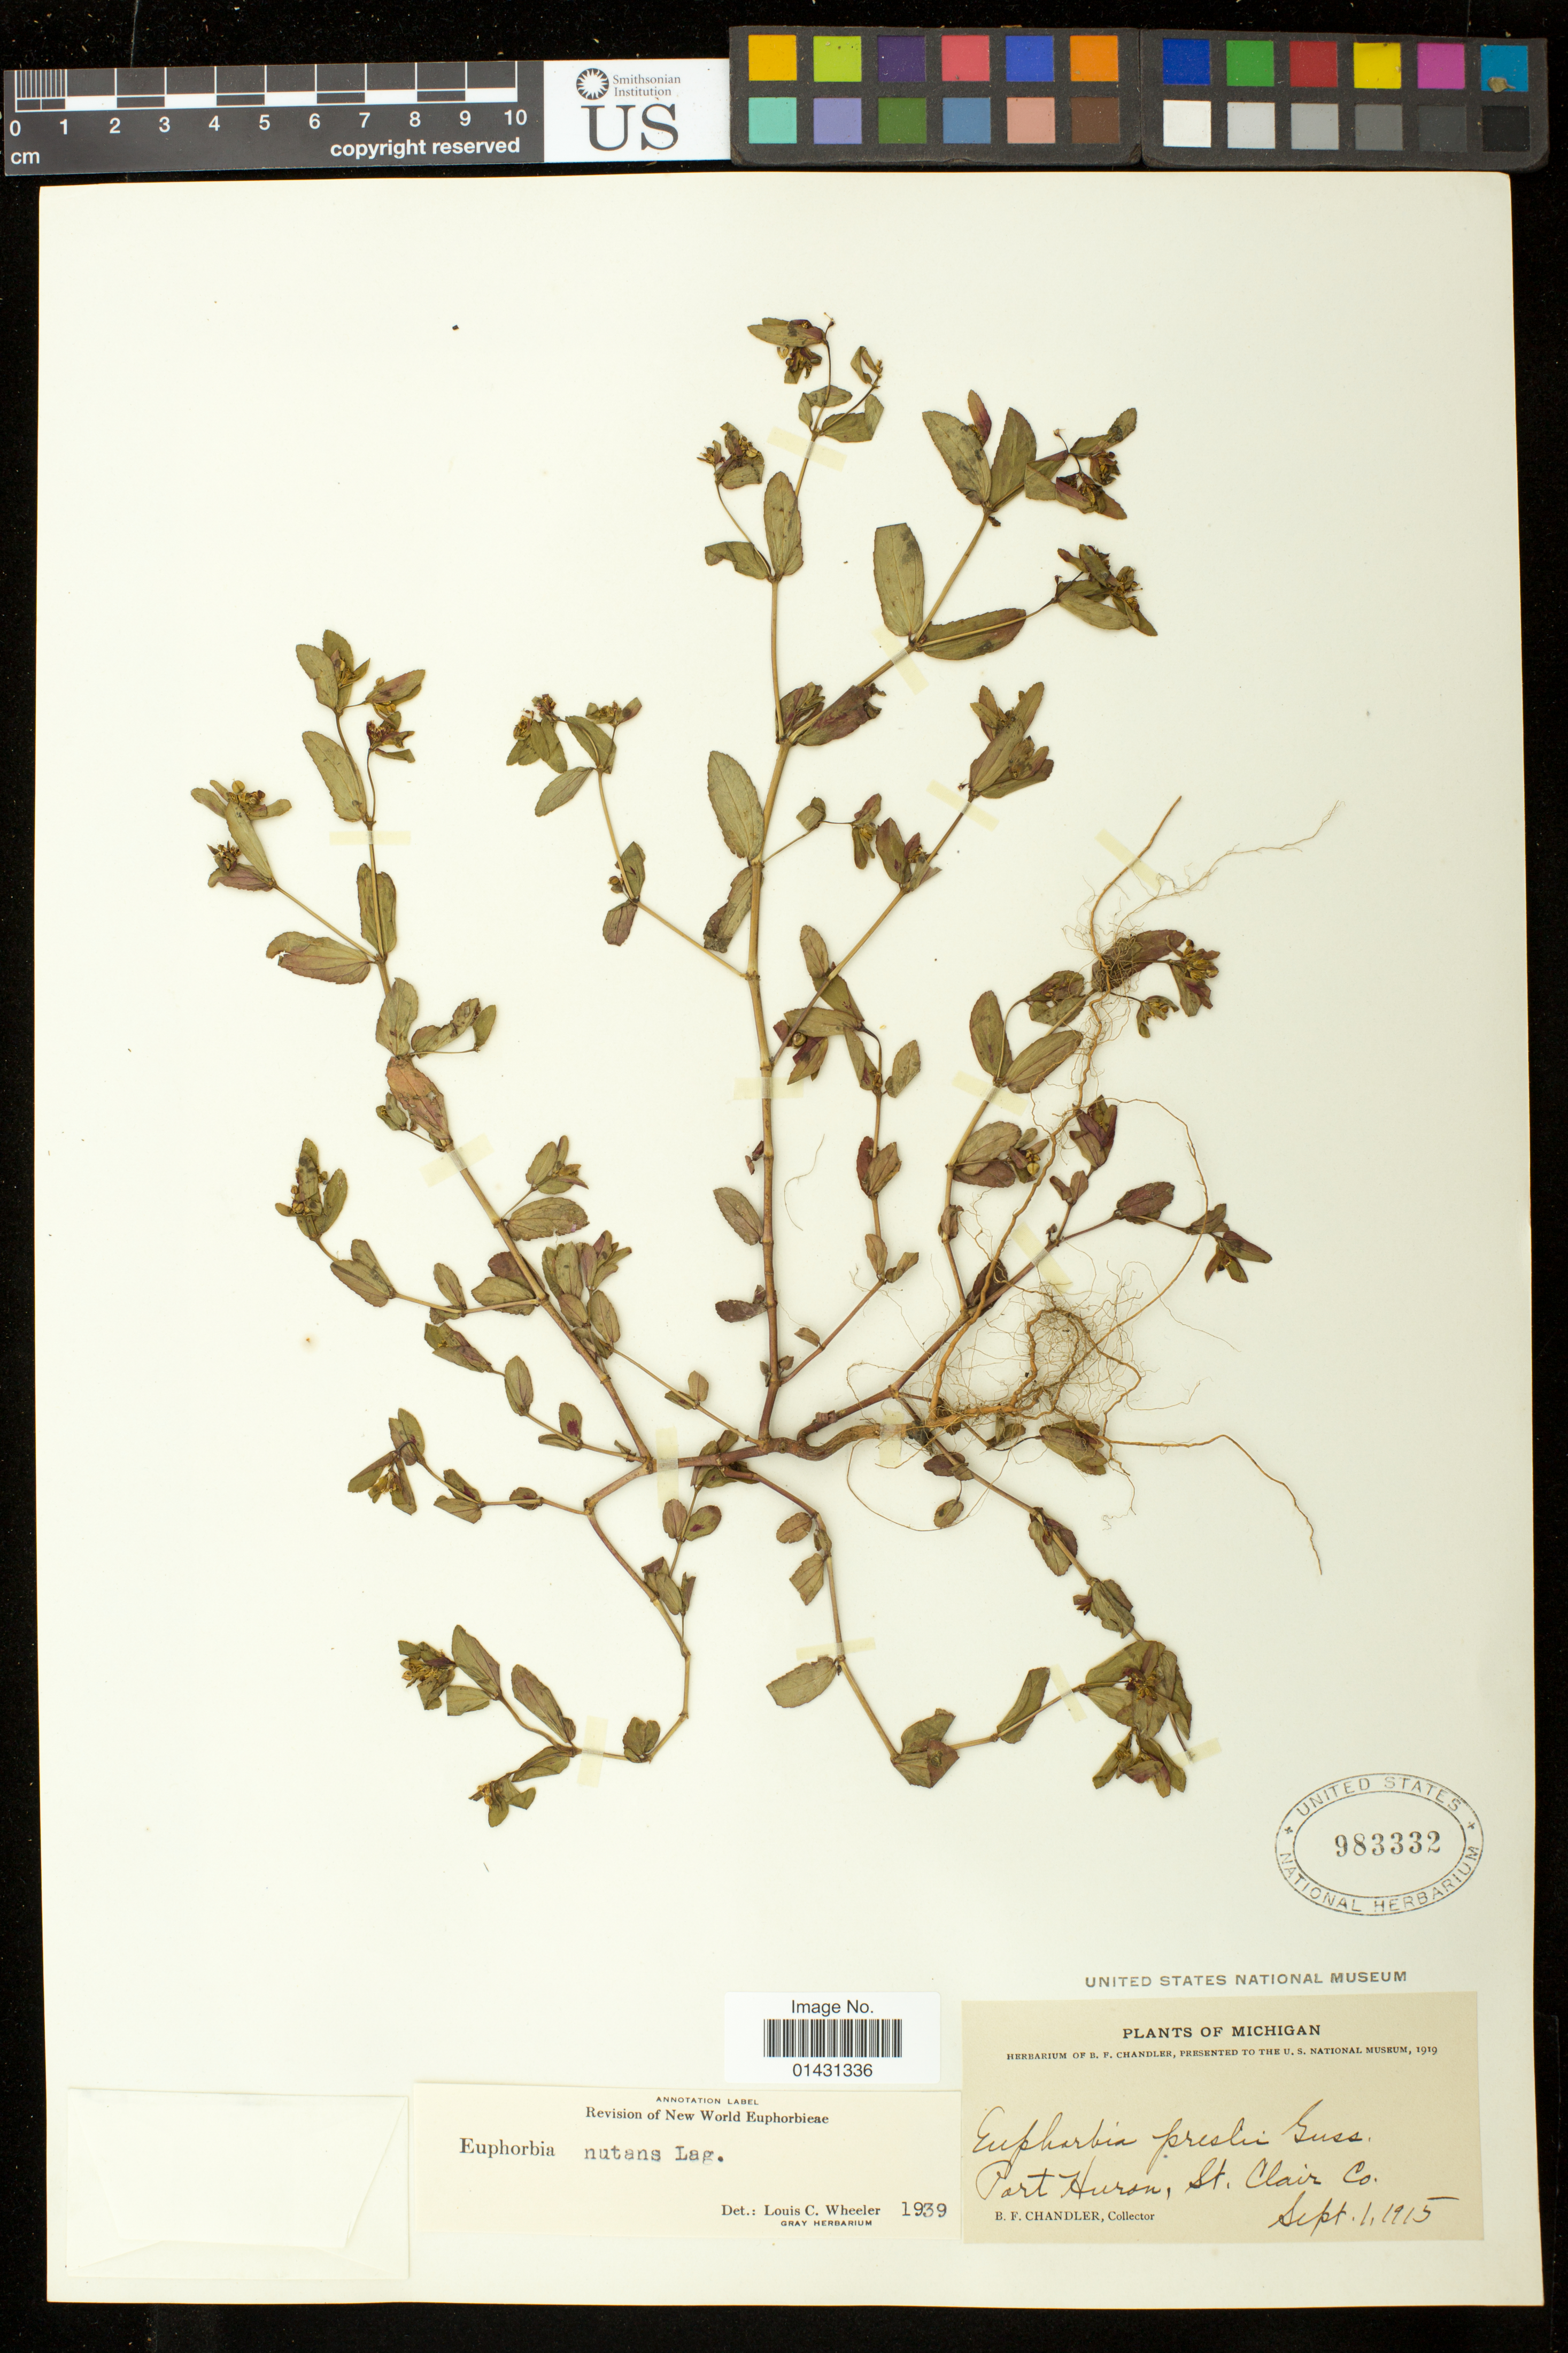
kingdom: Plantae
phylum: Tracheophyta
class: Magnoliopsida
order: Malpighiales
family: Euphorbiaceae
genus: Euphorbia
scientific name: Euphorbia maculata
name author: L.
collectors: B. F. Chandler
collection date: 1915-09-01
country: United States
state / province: Michigan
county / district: Saint Clair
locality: Port Huron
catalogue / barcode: US 983332